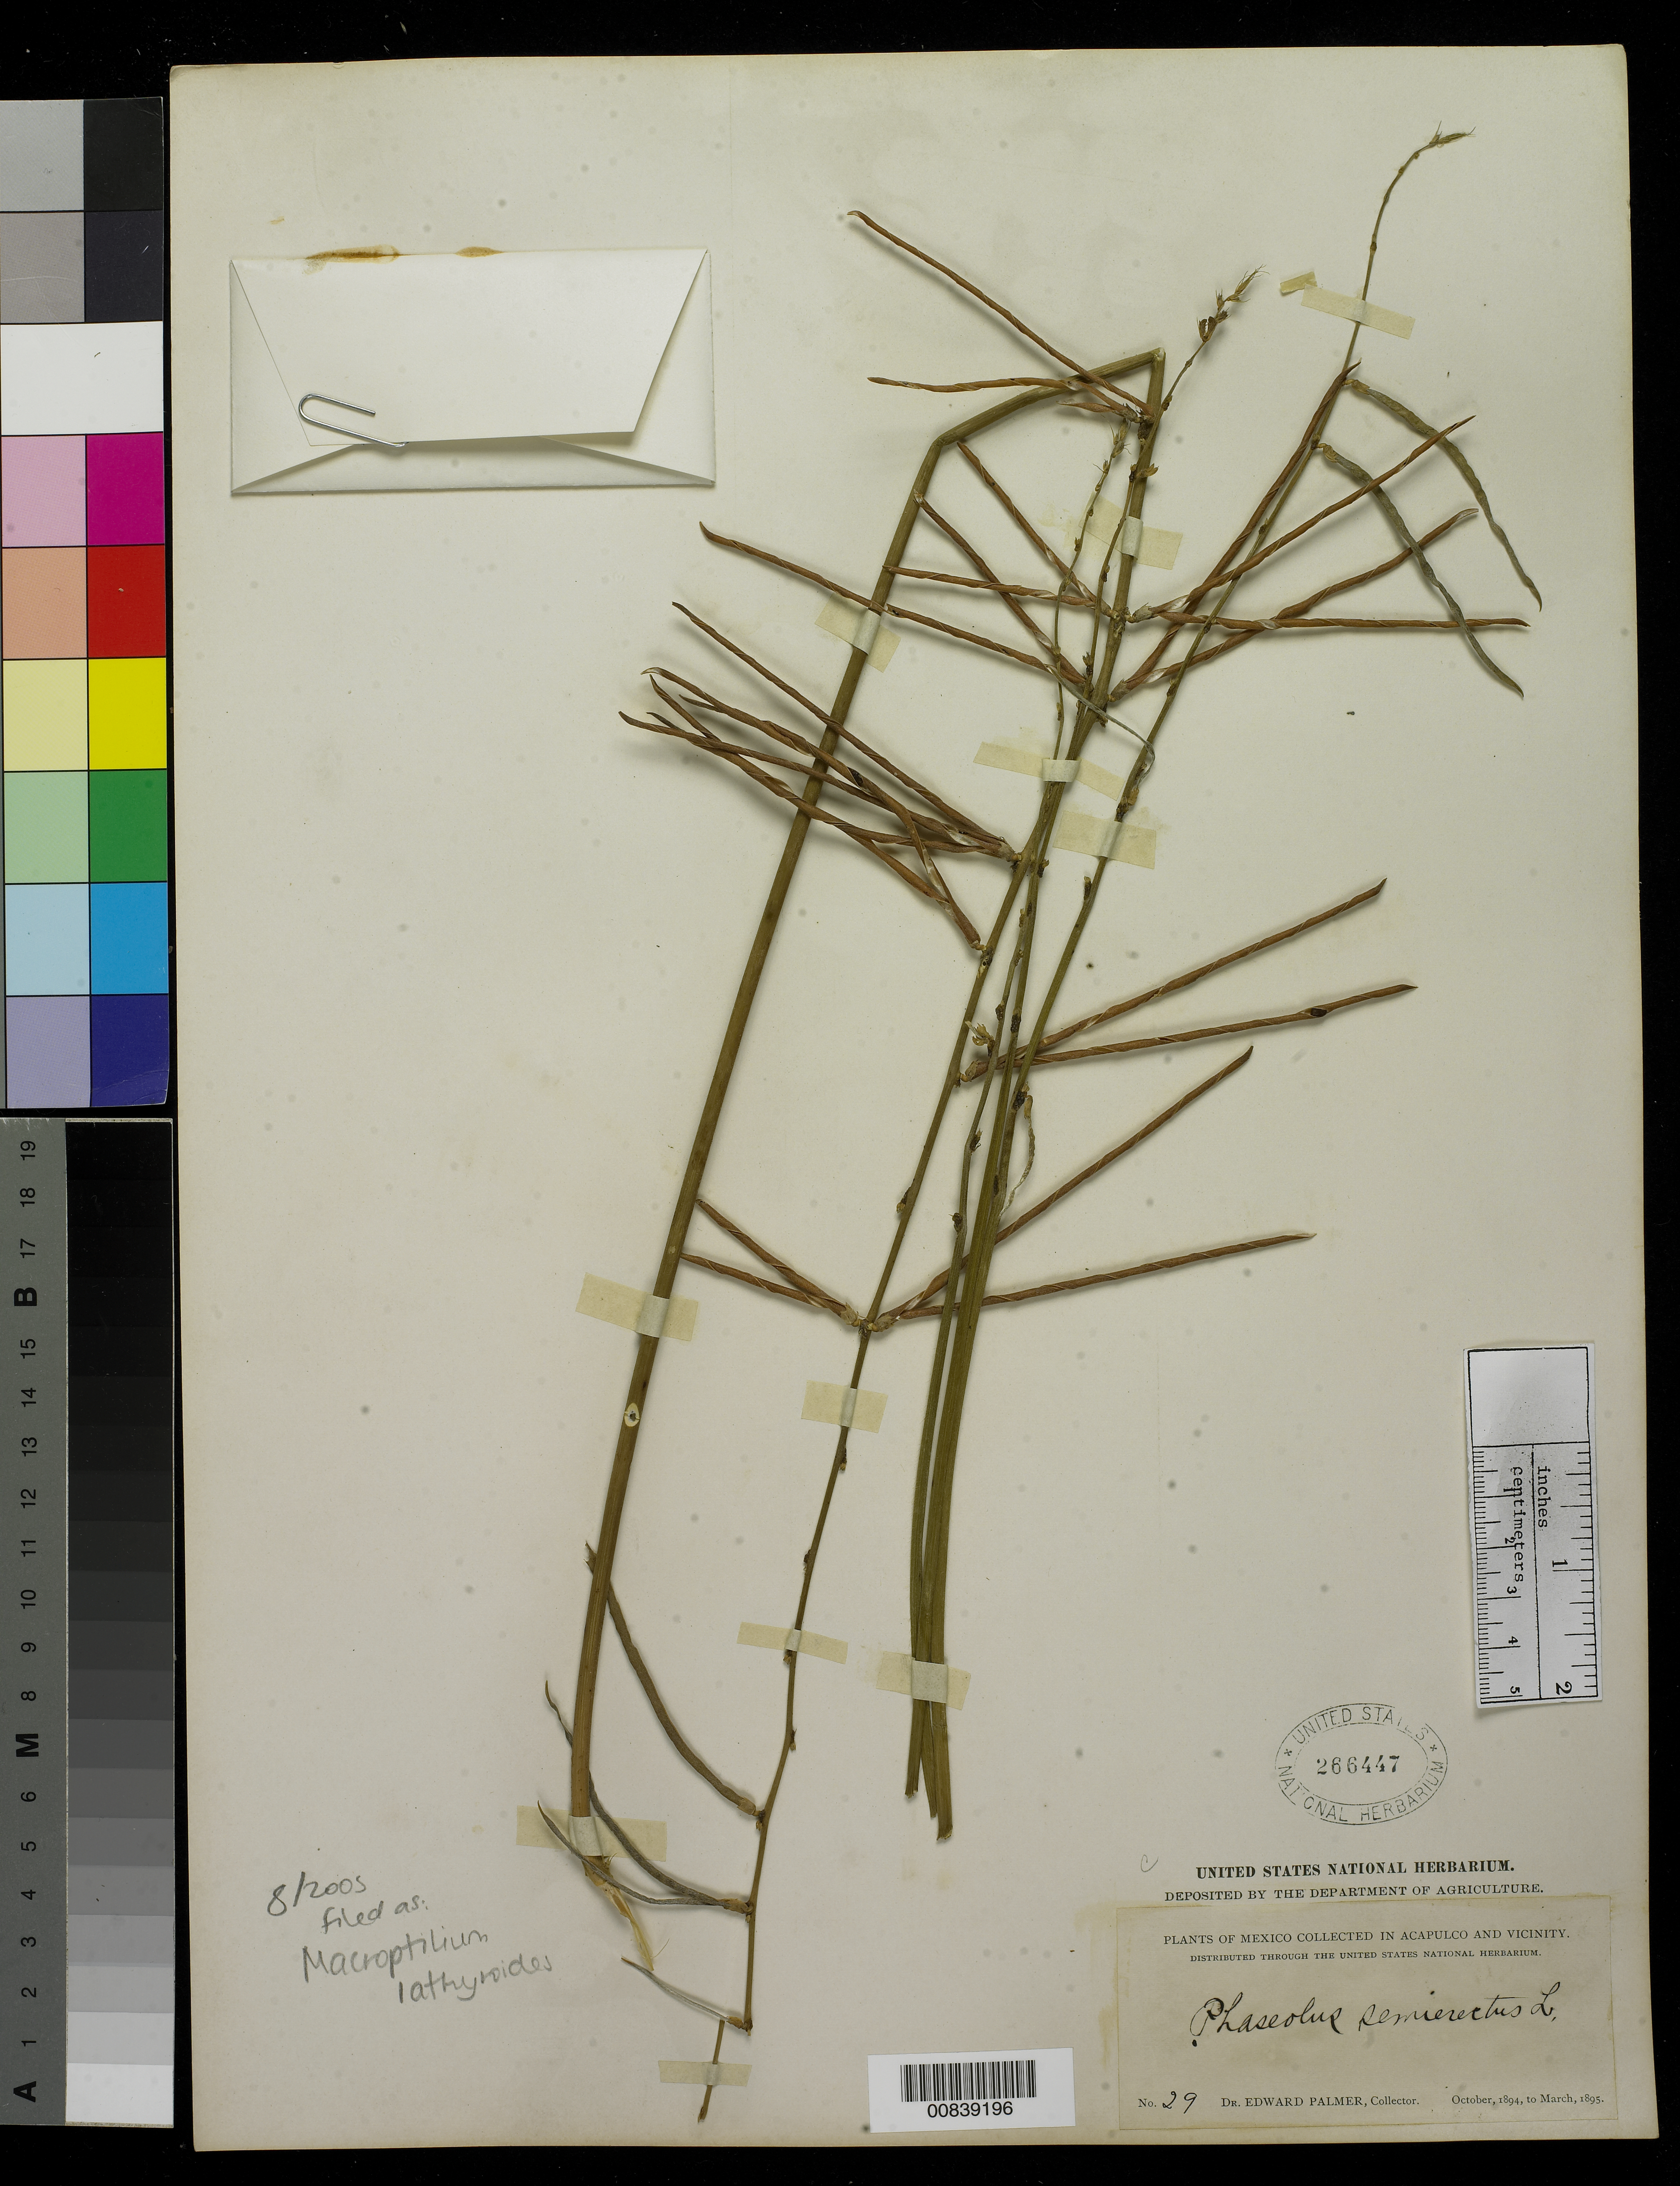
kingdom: Plantae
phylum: Tracheophyta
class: Magnoliopsida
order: Fabales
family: Fabaceae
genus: Macroptilium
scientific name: Macroptilium lathyroides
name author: (L.) Urb.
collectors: E. Palmer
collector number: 29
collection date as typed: Oct 1894 to -- Mar 1895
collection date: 1894-10/1895-03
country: Mexico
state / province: Guerrero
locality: Acapulco, Guerrero and vicinity.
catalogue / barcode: US 266447